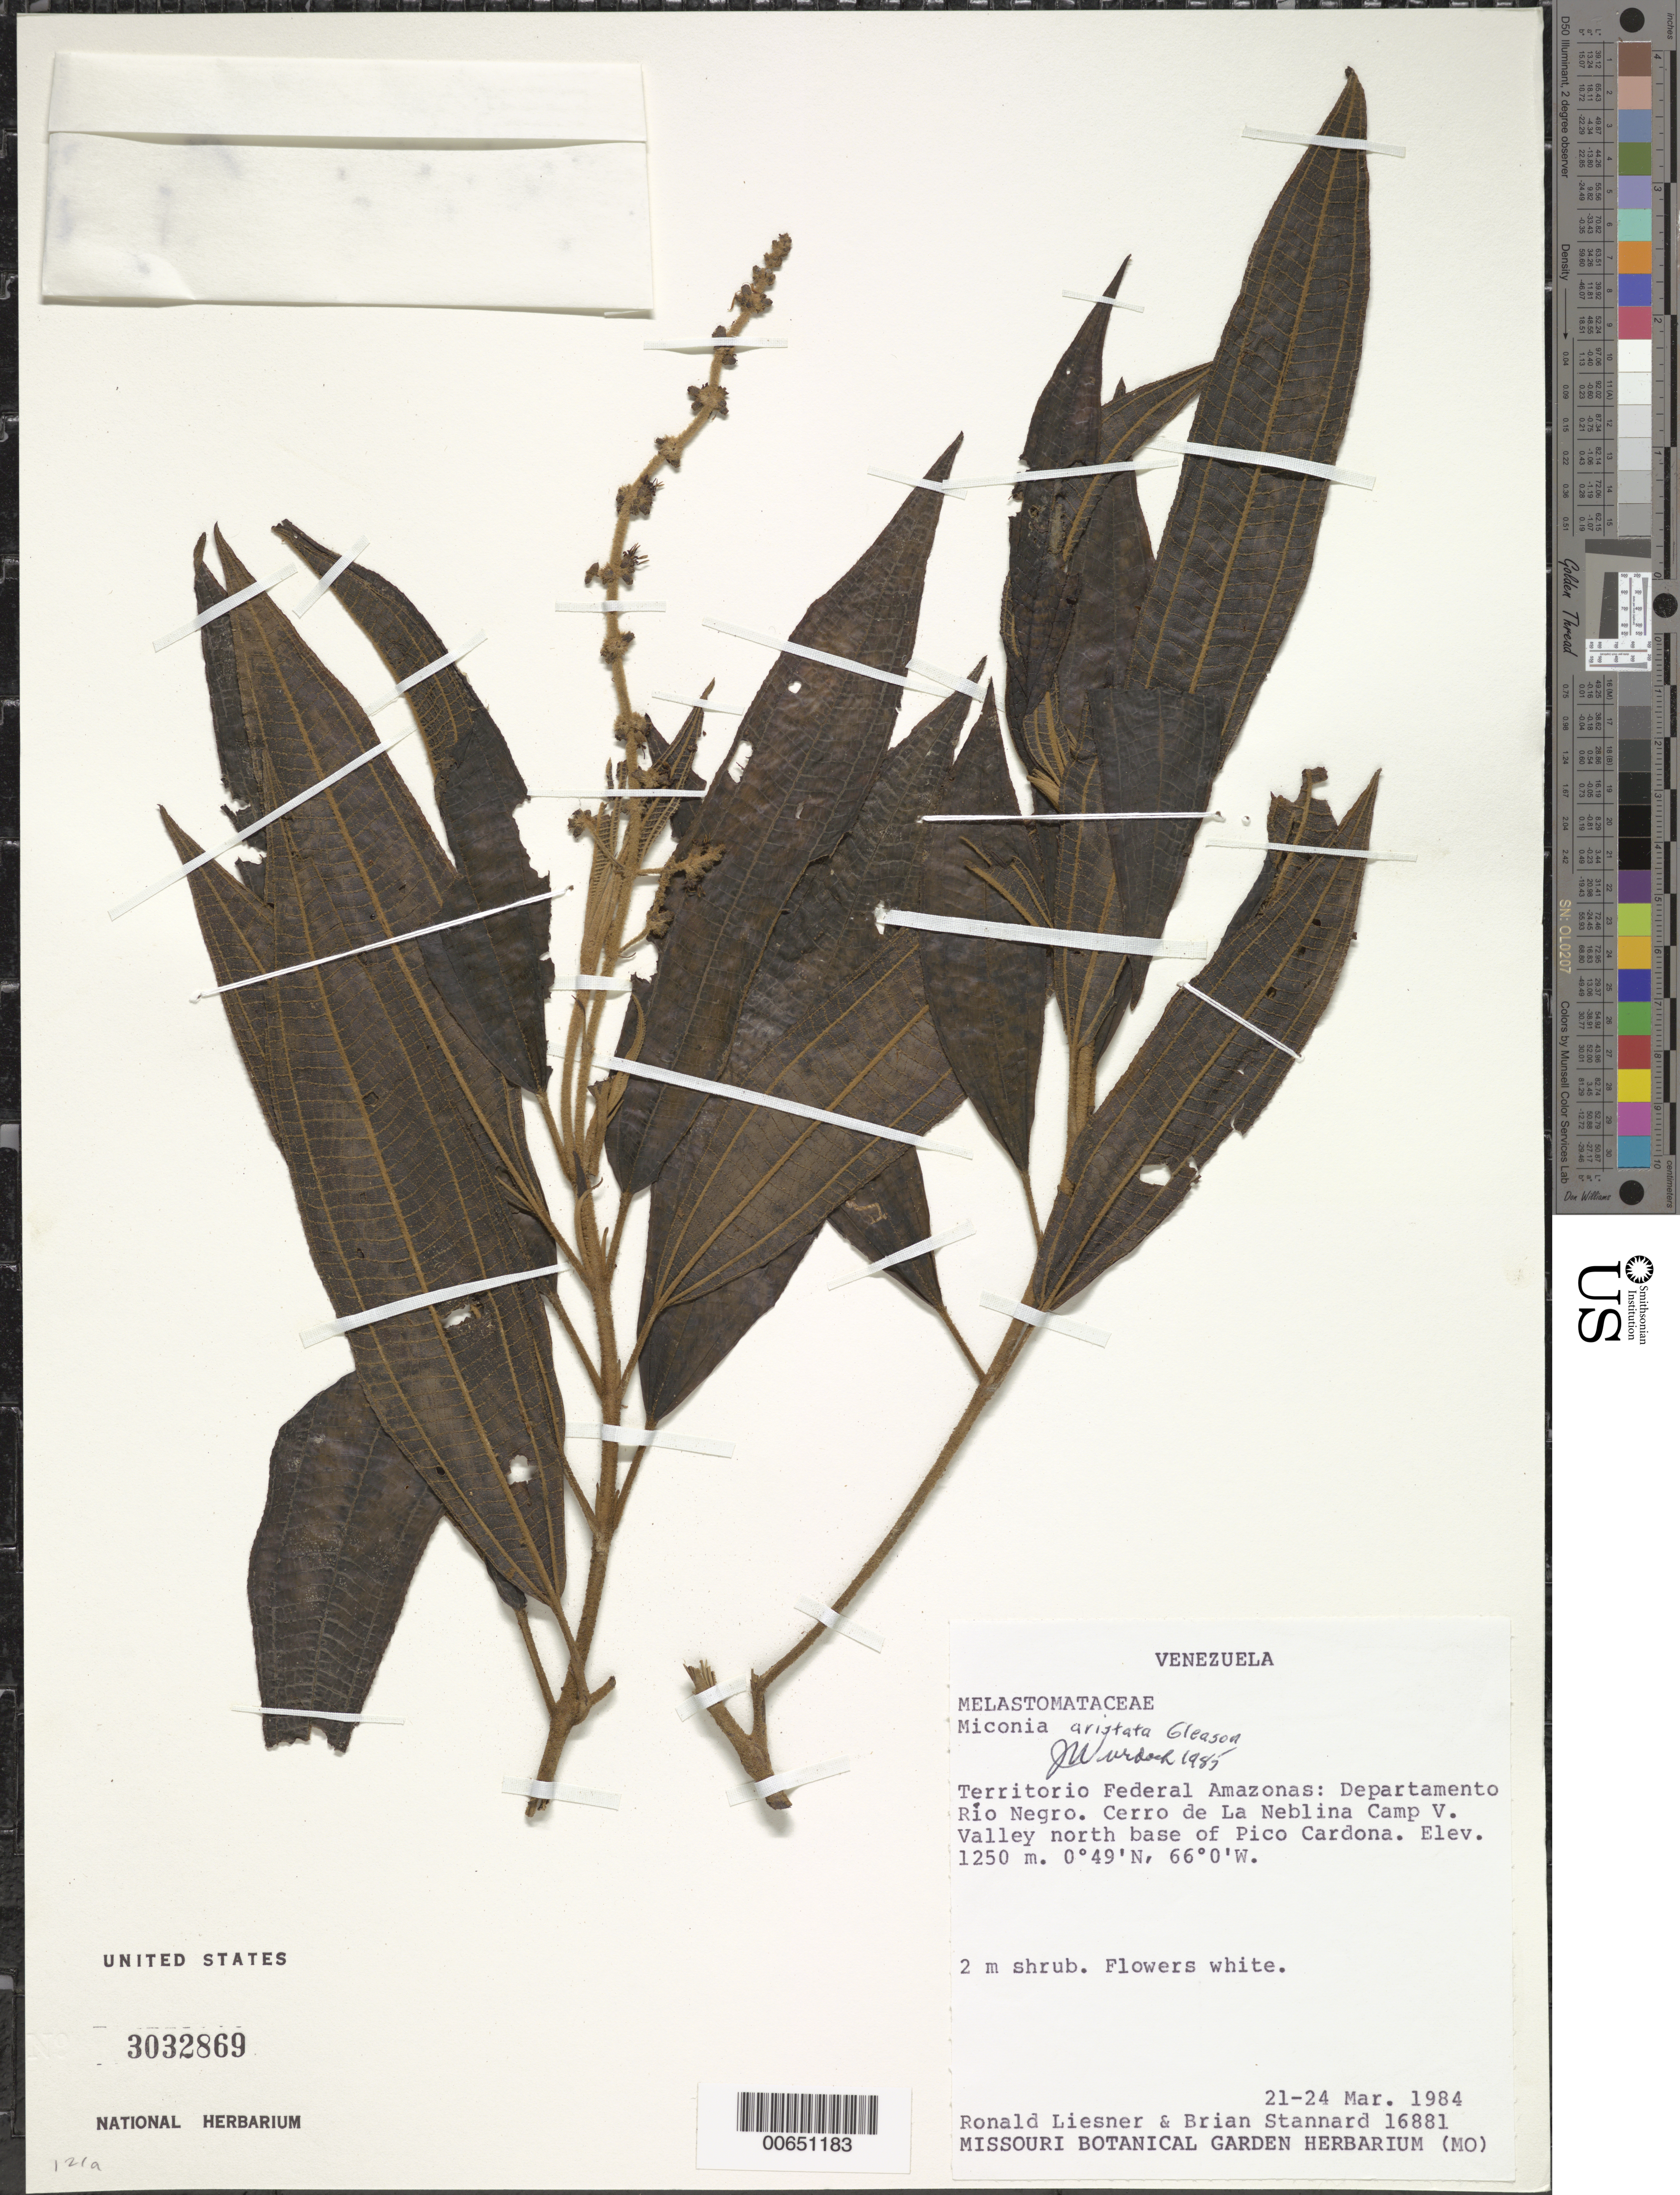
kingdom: Plantae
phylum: Tracheophyta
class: Magnoliopsida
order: Myrtales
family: Melastomataceae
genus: Miconia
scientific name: Miconia aristata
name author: Gleason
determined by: Wurdack, John J., (US), US (UNITED STATES)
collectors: R. L. Liesner & B. L. Stannard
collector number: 16881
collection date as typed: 21-Mar-84 to 24-Mar-84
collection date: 1984-03-21/1984-03-24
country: Venezuela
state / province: Amazonas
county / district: Río Negro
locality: Cerro de La Neblina Base Camp V, north base of Pico Cardona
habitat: Valley north base of Pico Cardona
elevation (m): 1250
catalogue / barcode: US 3032869